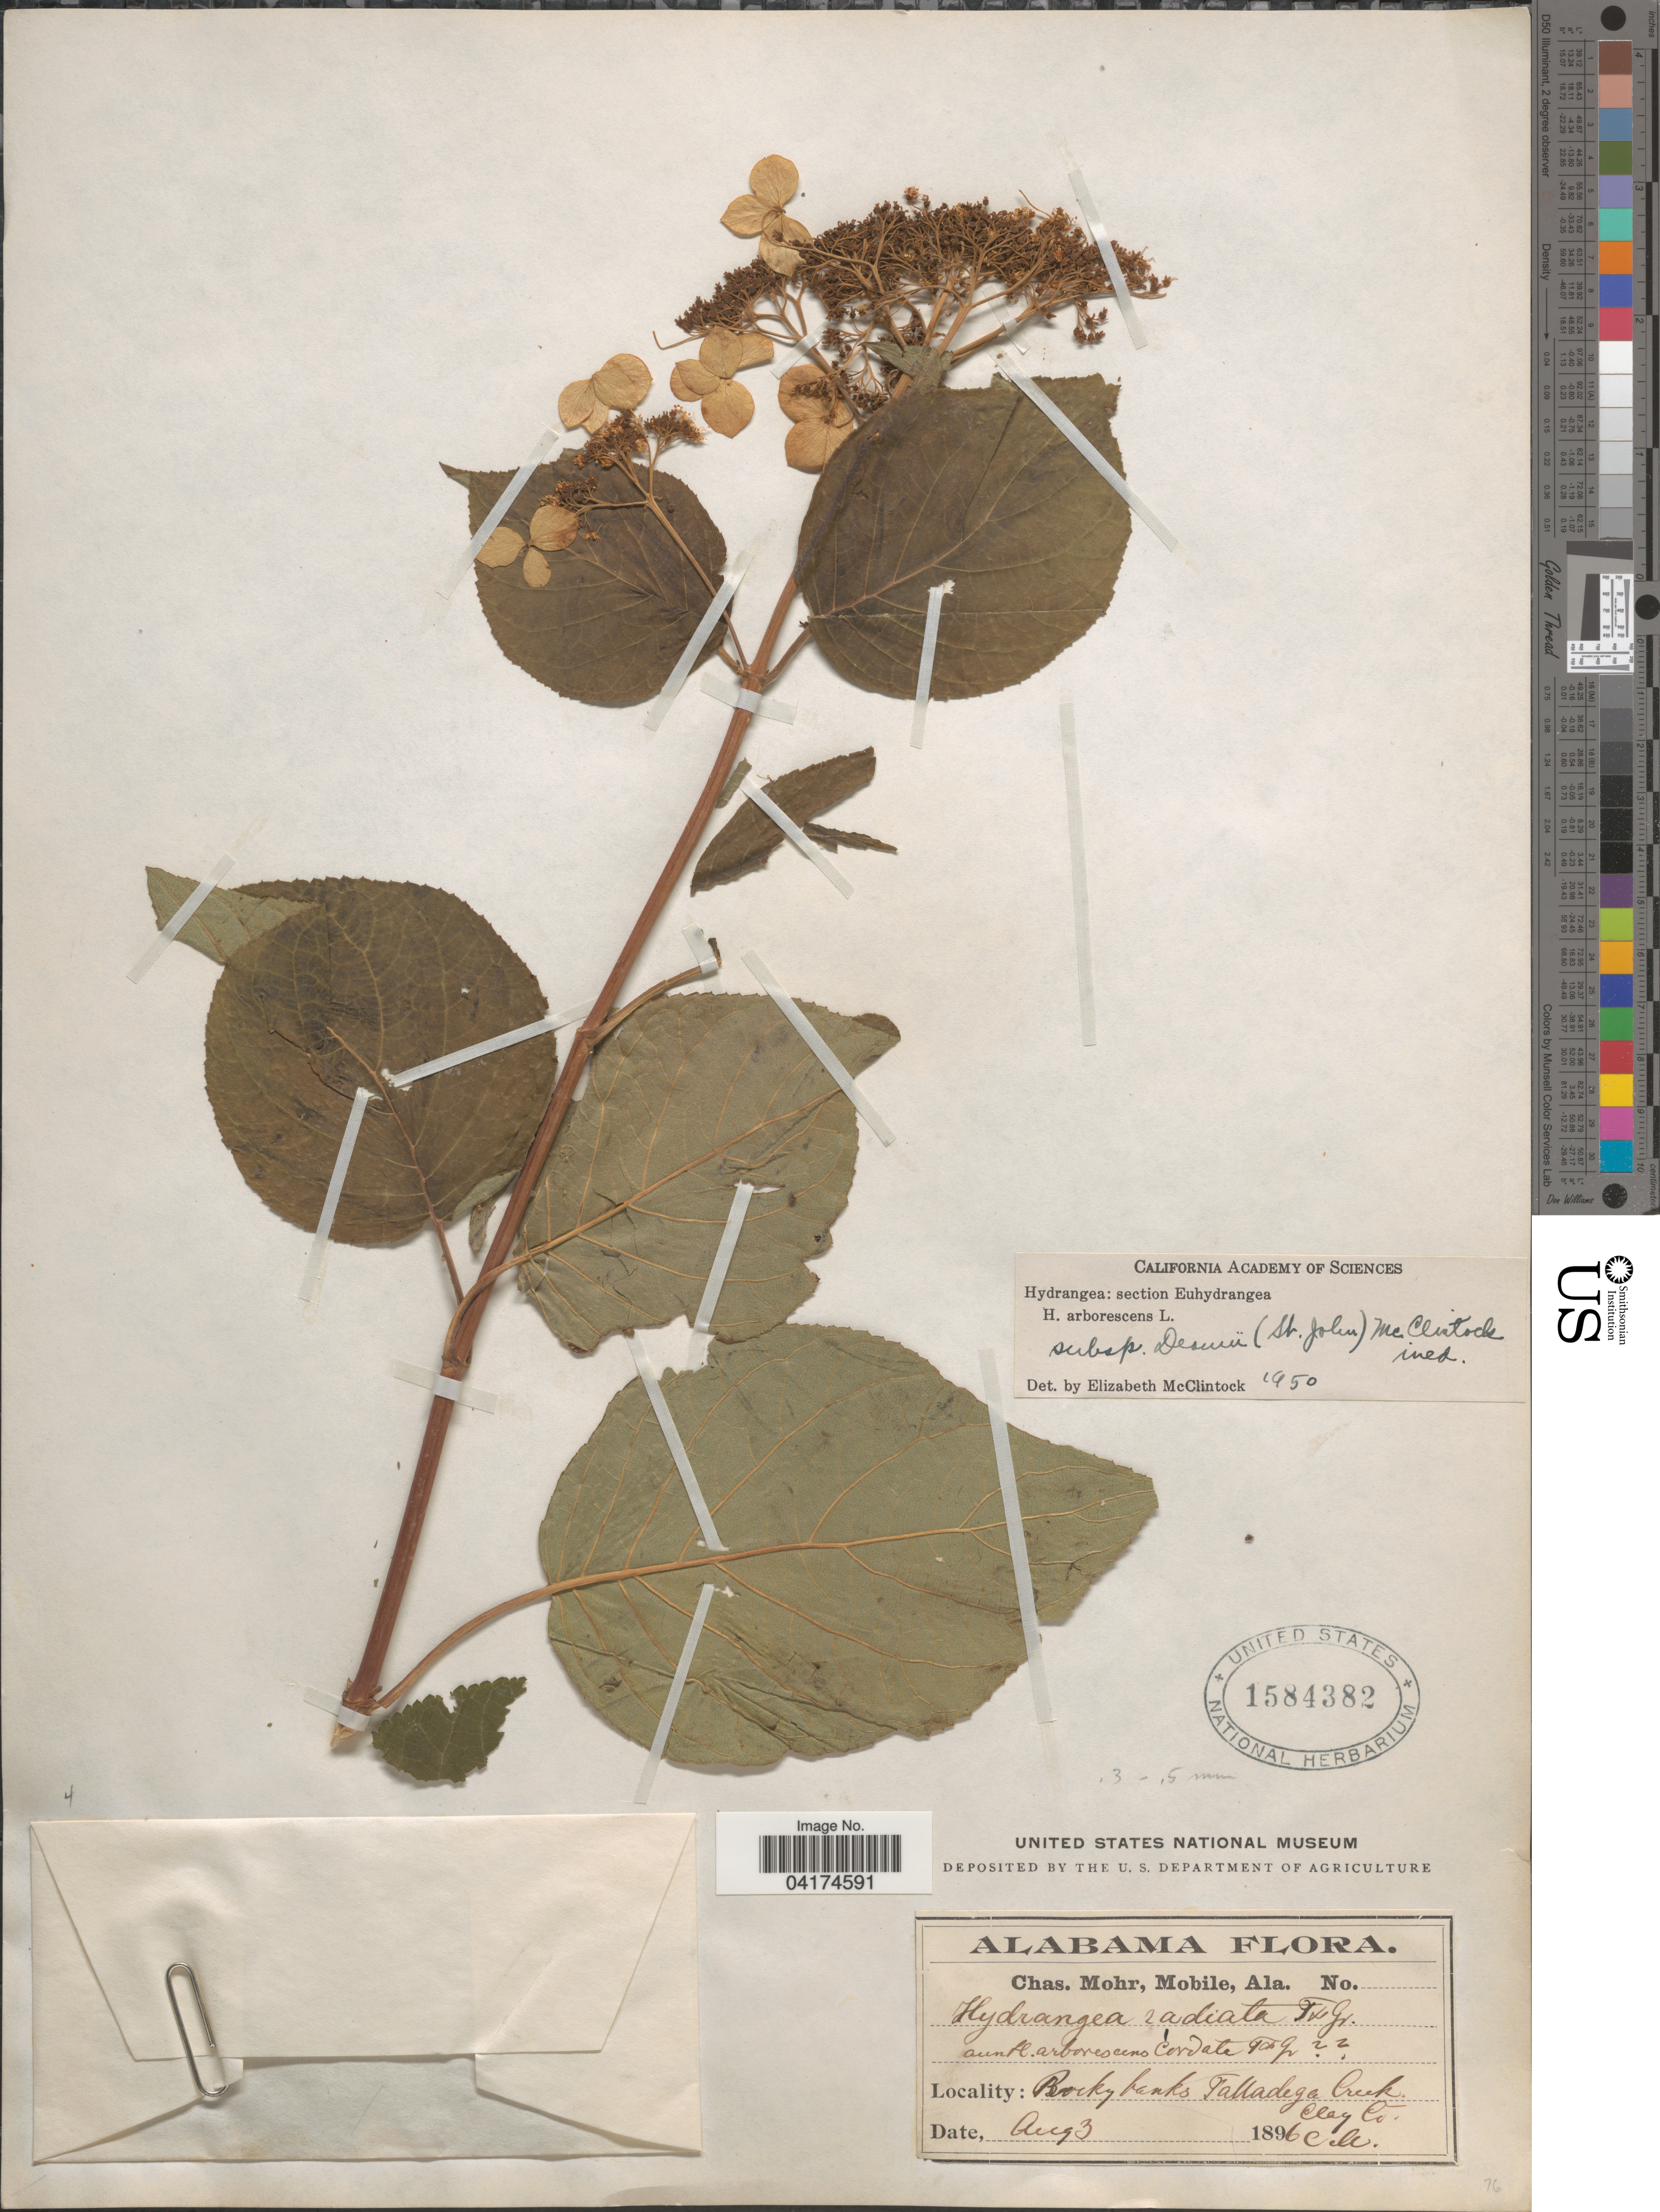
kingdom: Plantae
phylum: Tracheophyta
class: Magnoliopsida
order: Cornales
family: Hydrangeaceae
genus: Hydrangea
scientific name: Hydrangea arborescens var. deamii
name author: H. St. John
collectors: Mohr, C. T. (herbarium)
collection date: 1896-08-03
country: United States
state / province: Alabama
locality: Talladega Creek. Clay Co.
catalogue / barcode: US 1584382